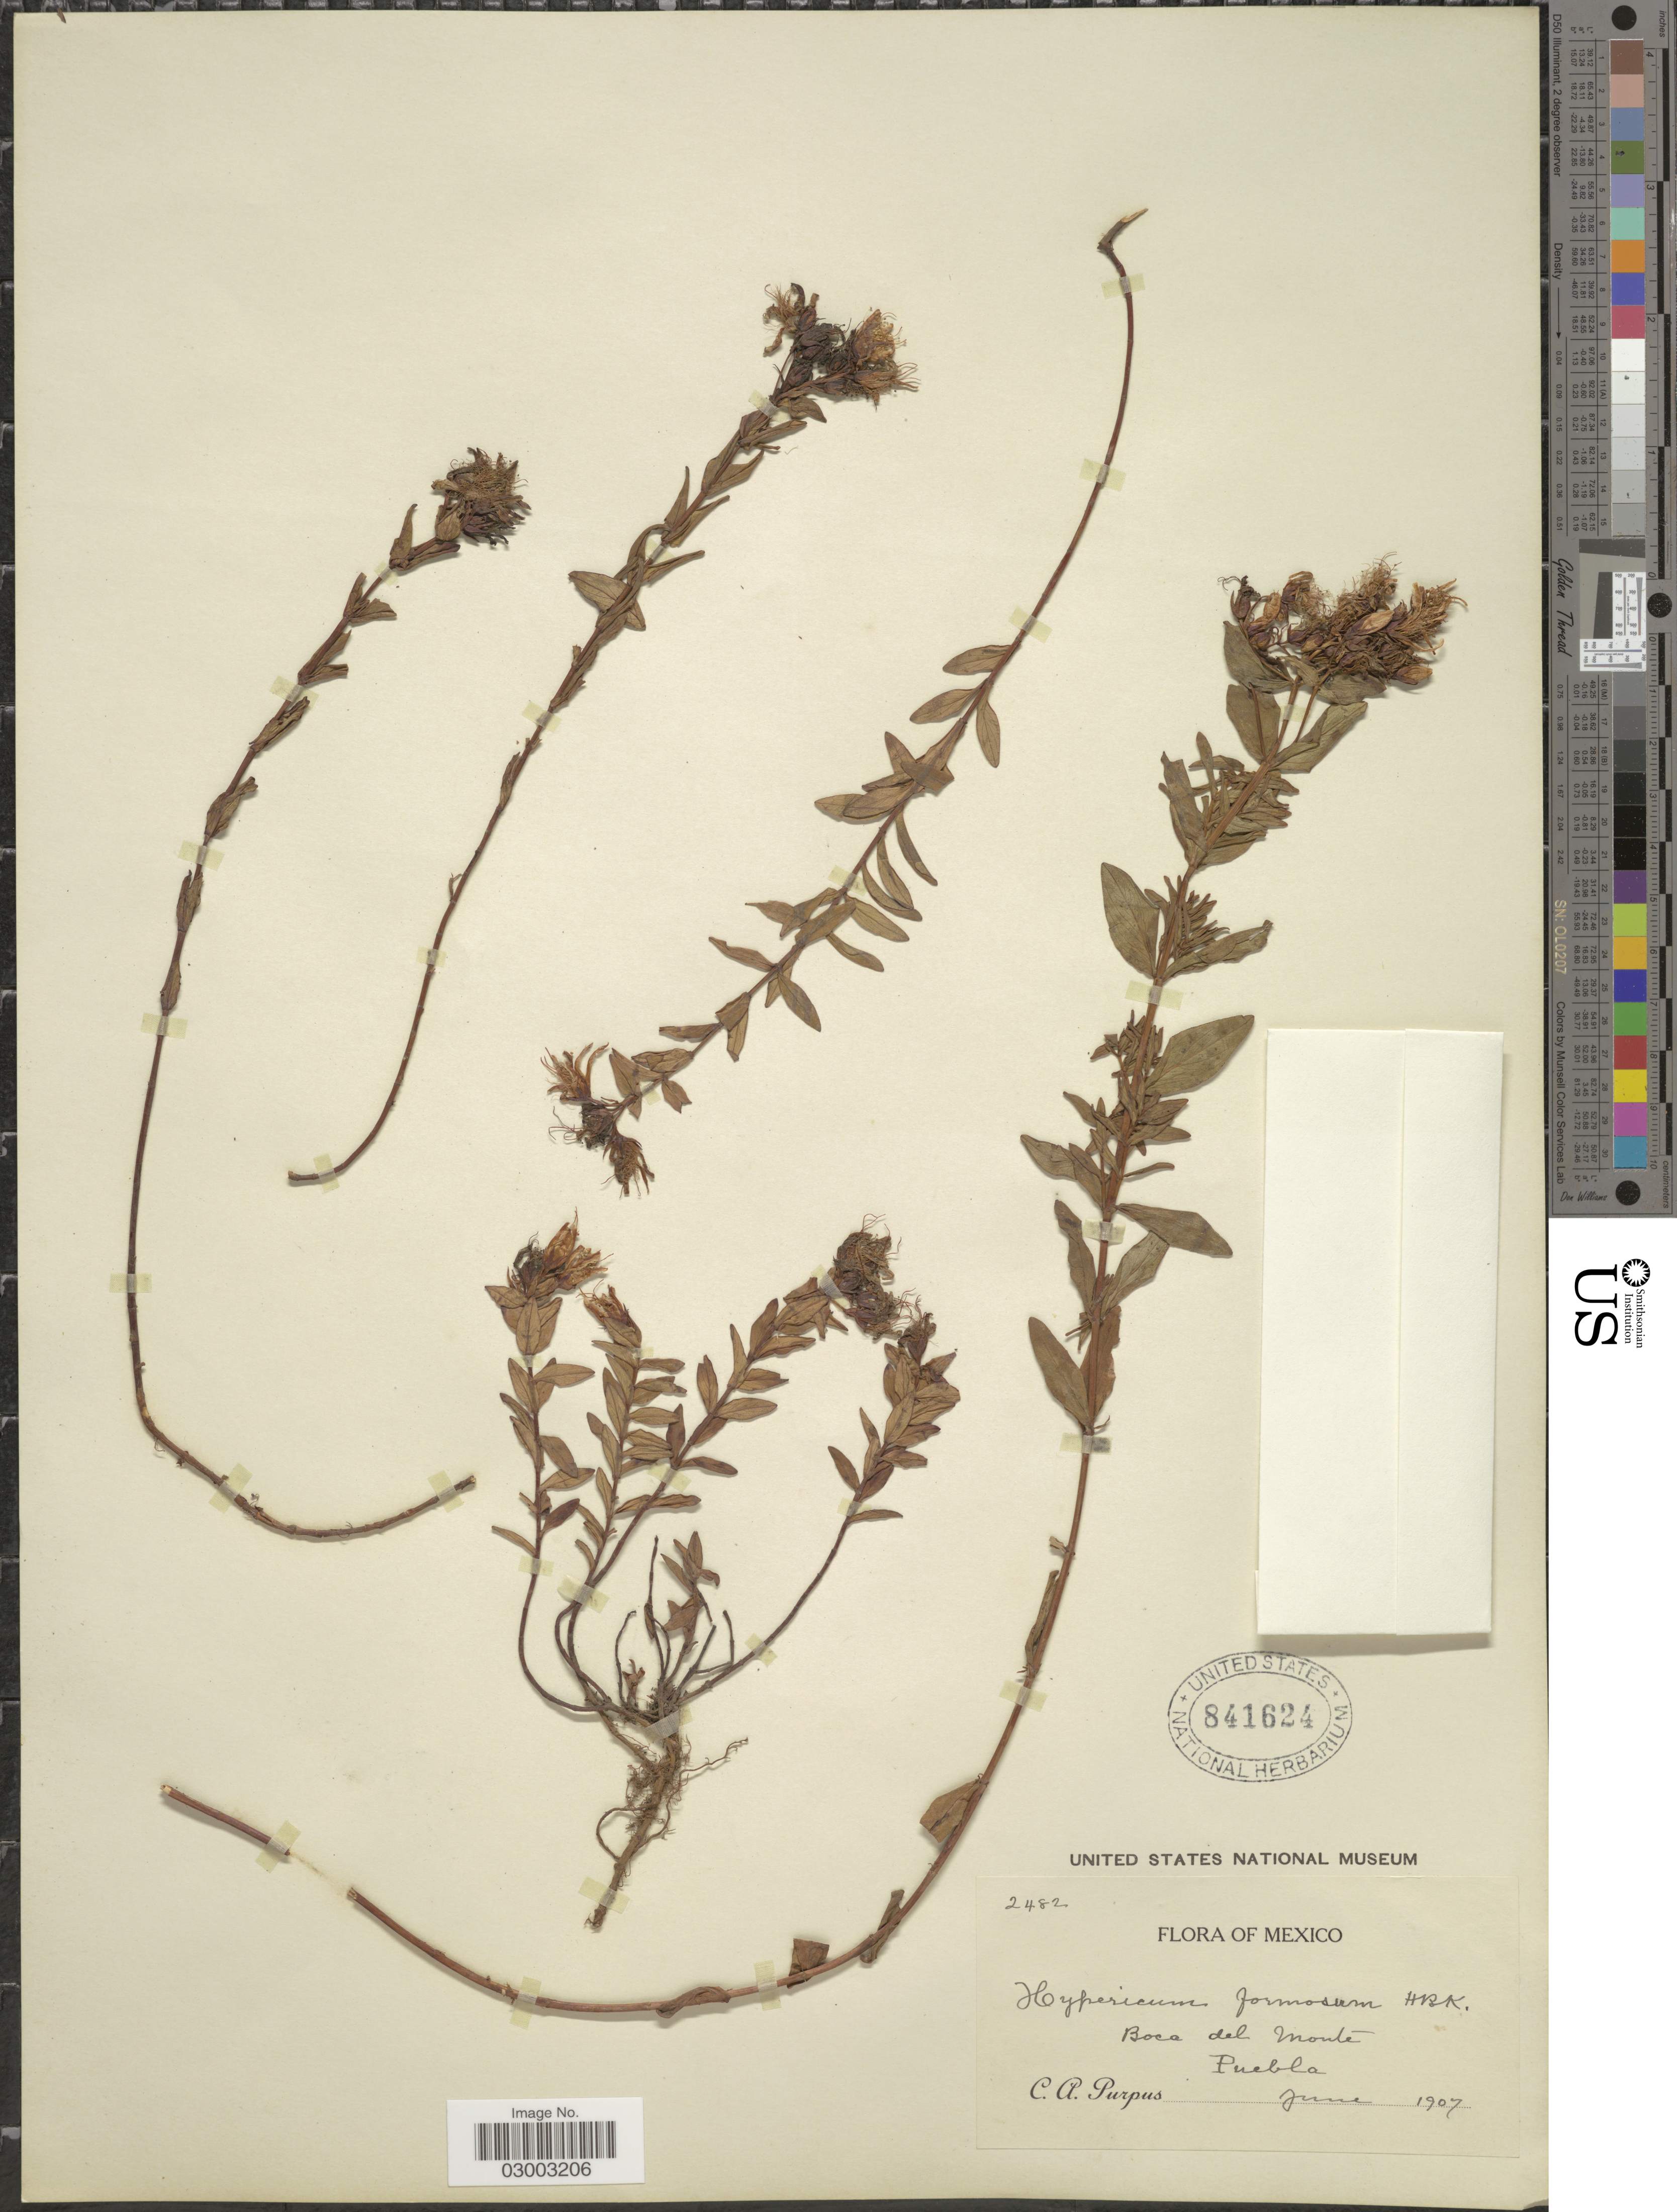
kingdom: Plantae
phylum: Tracheophyta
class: Magnoliopsida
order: Malpighiales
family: Hypericaceae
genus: Hypericum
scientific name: Hypericum oaxacanum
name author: R. Keller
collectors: C. A. Purpus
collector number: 2482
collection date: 1907-06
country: Mexico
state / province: Puebla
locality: Boca del Monte Puebla.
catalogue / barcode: US 841624